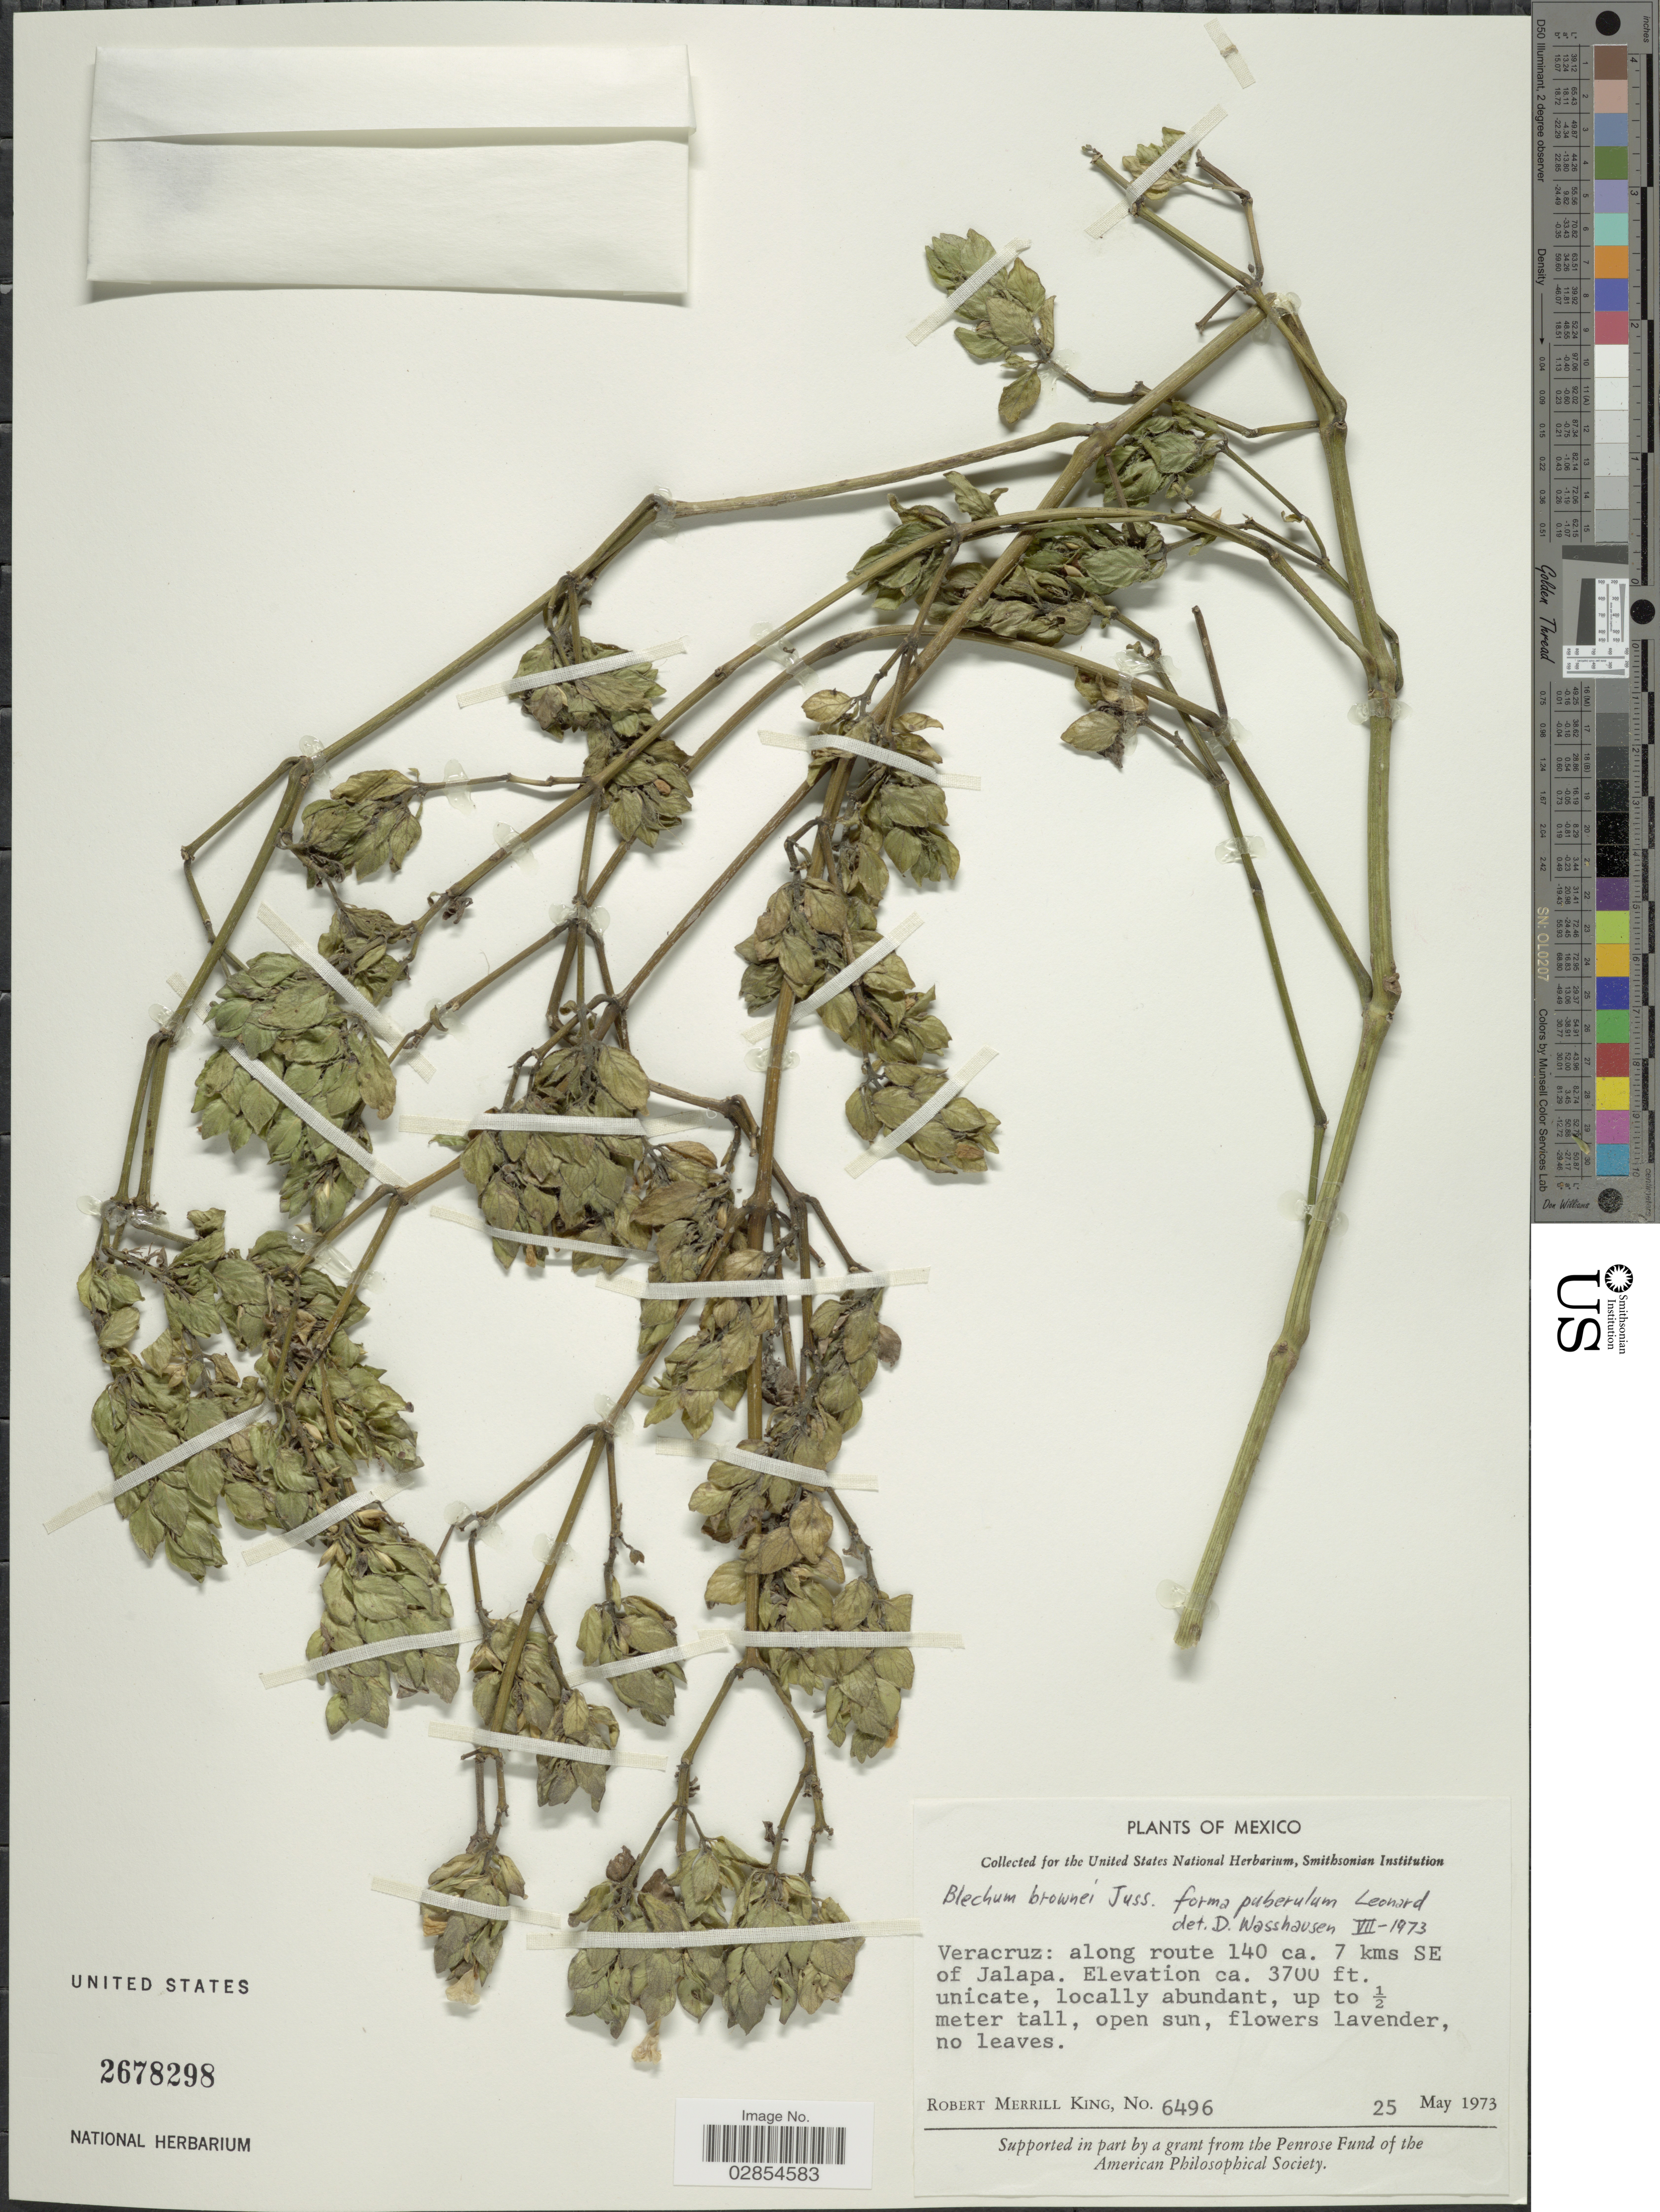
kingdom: Plantae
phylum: Tracheophyta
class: Magnoliopsida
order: Lamiales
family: Acanthaceae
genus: Blechum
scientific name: Blechum pyramidatum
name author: (Lam.) Urb.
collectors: R. M. King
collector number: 6496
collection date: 1973-05-25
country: Mexico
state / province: Veracruz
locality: Veracruz: along route 140 ca. 7 kms SE of Jalapa.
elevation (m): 1128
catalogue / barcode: US 2678298